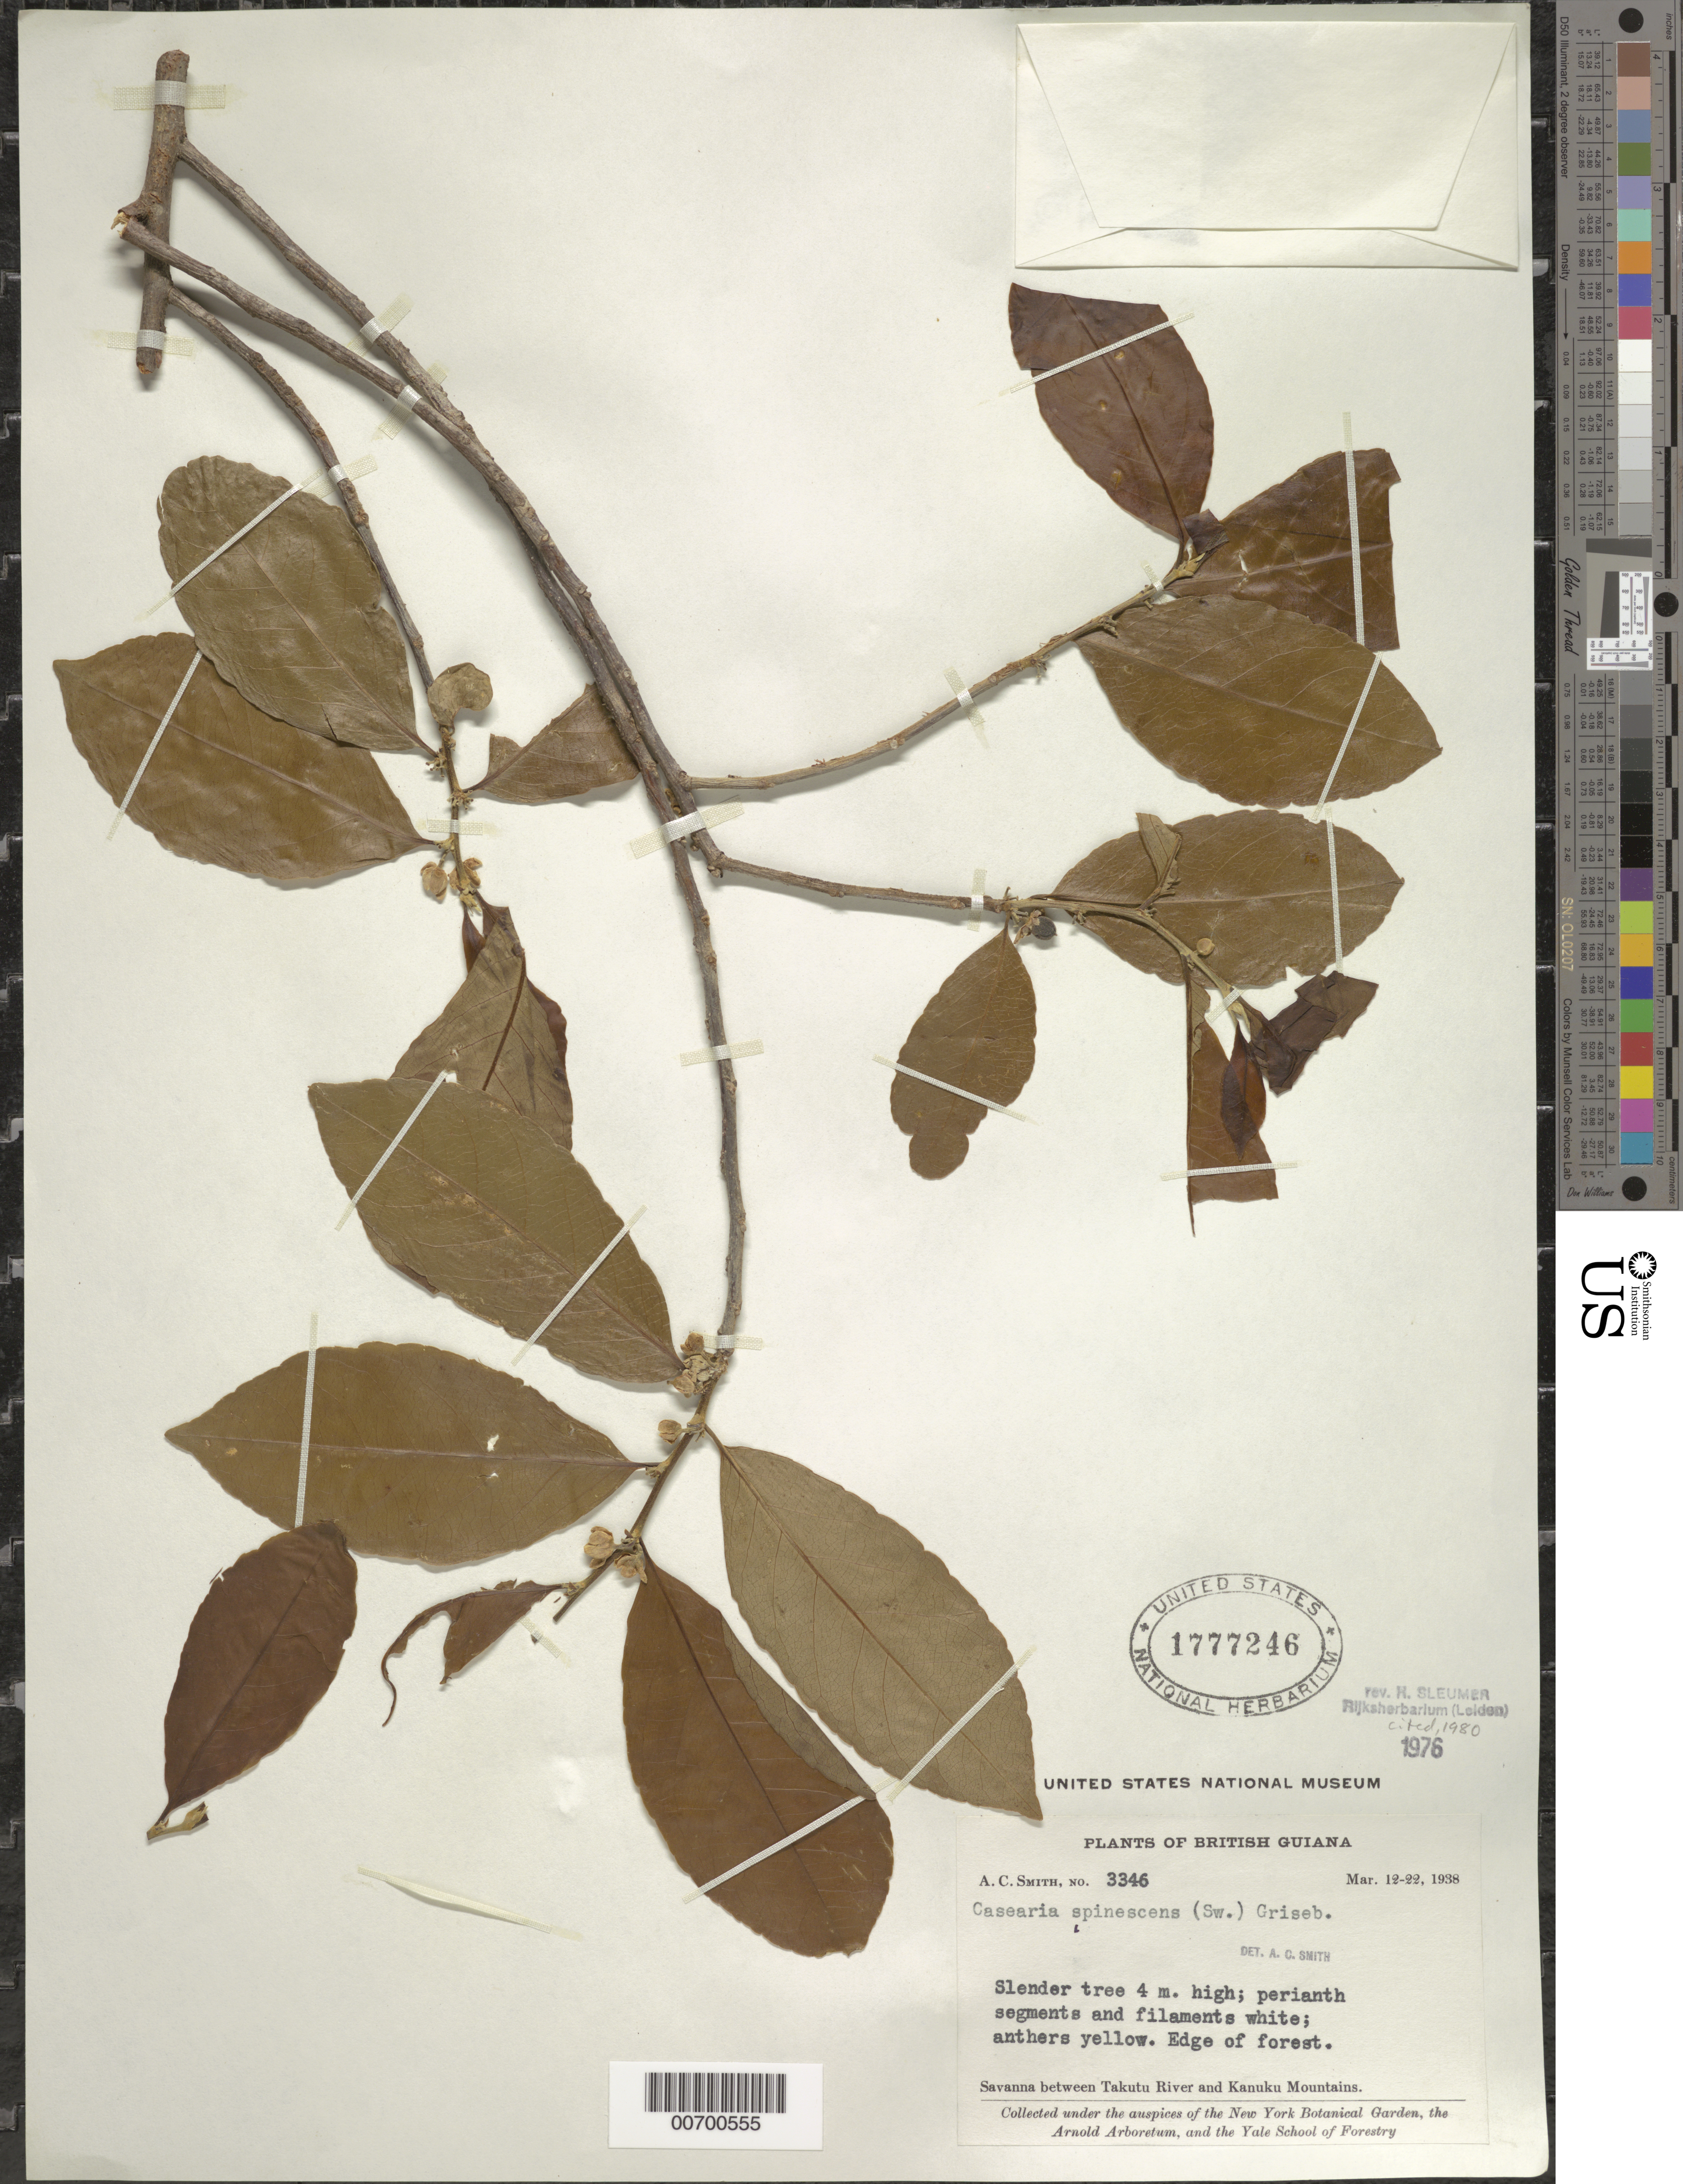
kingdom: Plantae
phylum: Tracheophyta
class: Magnoliopsida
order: Malpighiales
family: Salicaceae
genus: Casearia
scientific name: Casearia spinescens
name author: (Sw.) Griseb.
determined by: Sleumer, H. O.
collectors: A. C. Smith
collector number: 3346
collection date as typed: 12-Mar-38 to 22-Mar-38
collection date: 1938-03-12/1938-03-22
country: Guyana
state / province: U. Takutu-U. Essequibo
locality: Kanuku Mts., savanna betw. mts. and Takutu R.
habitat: Savanna, edge of forest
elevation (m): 200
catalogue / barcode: US 1777246